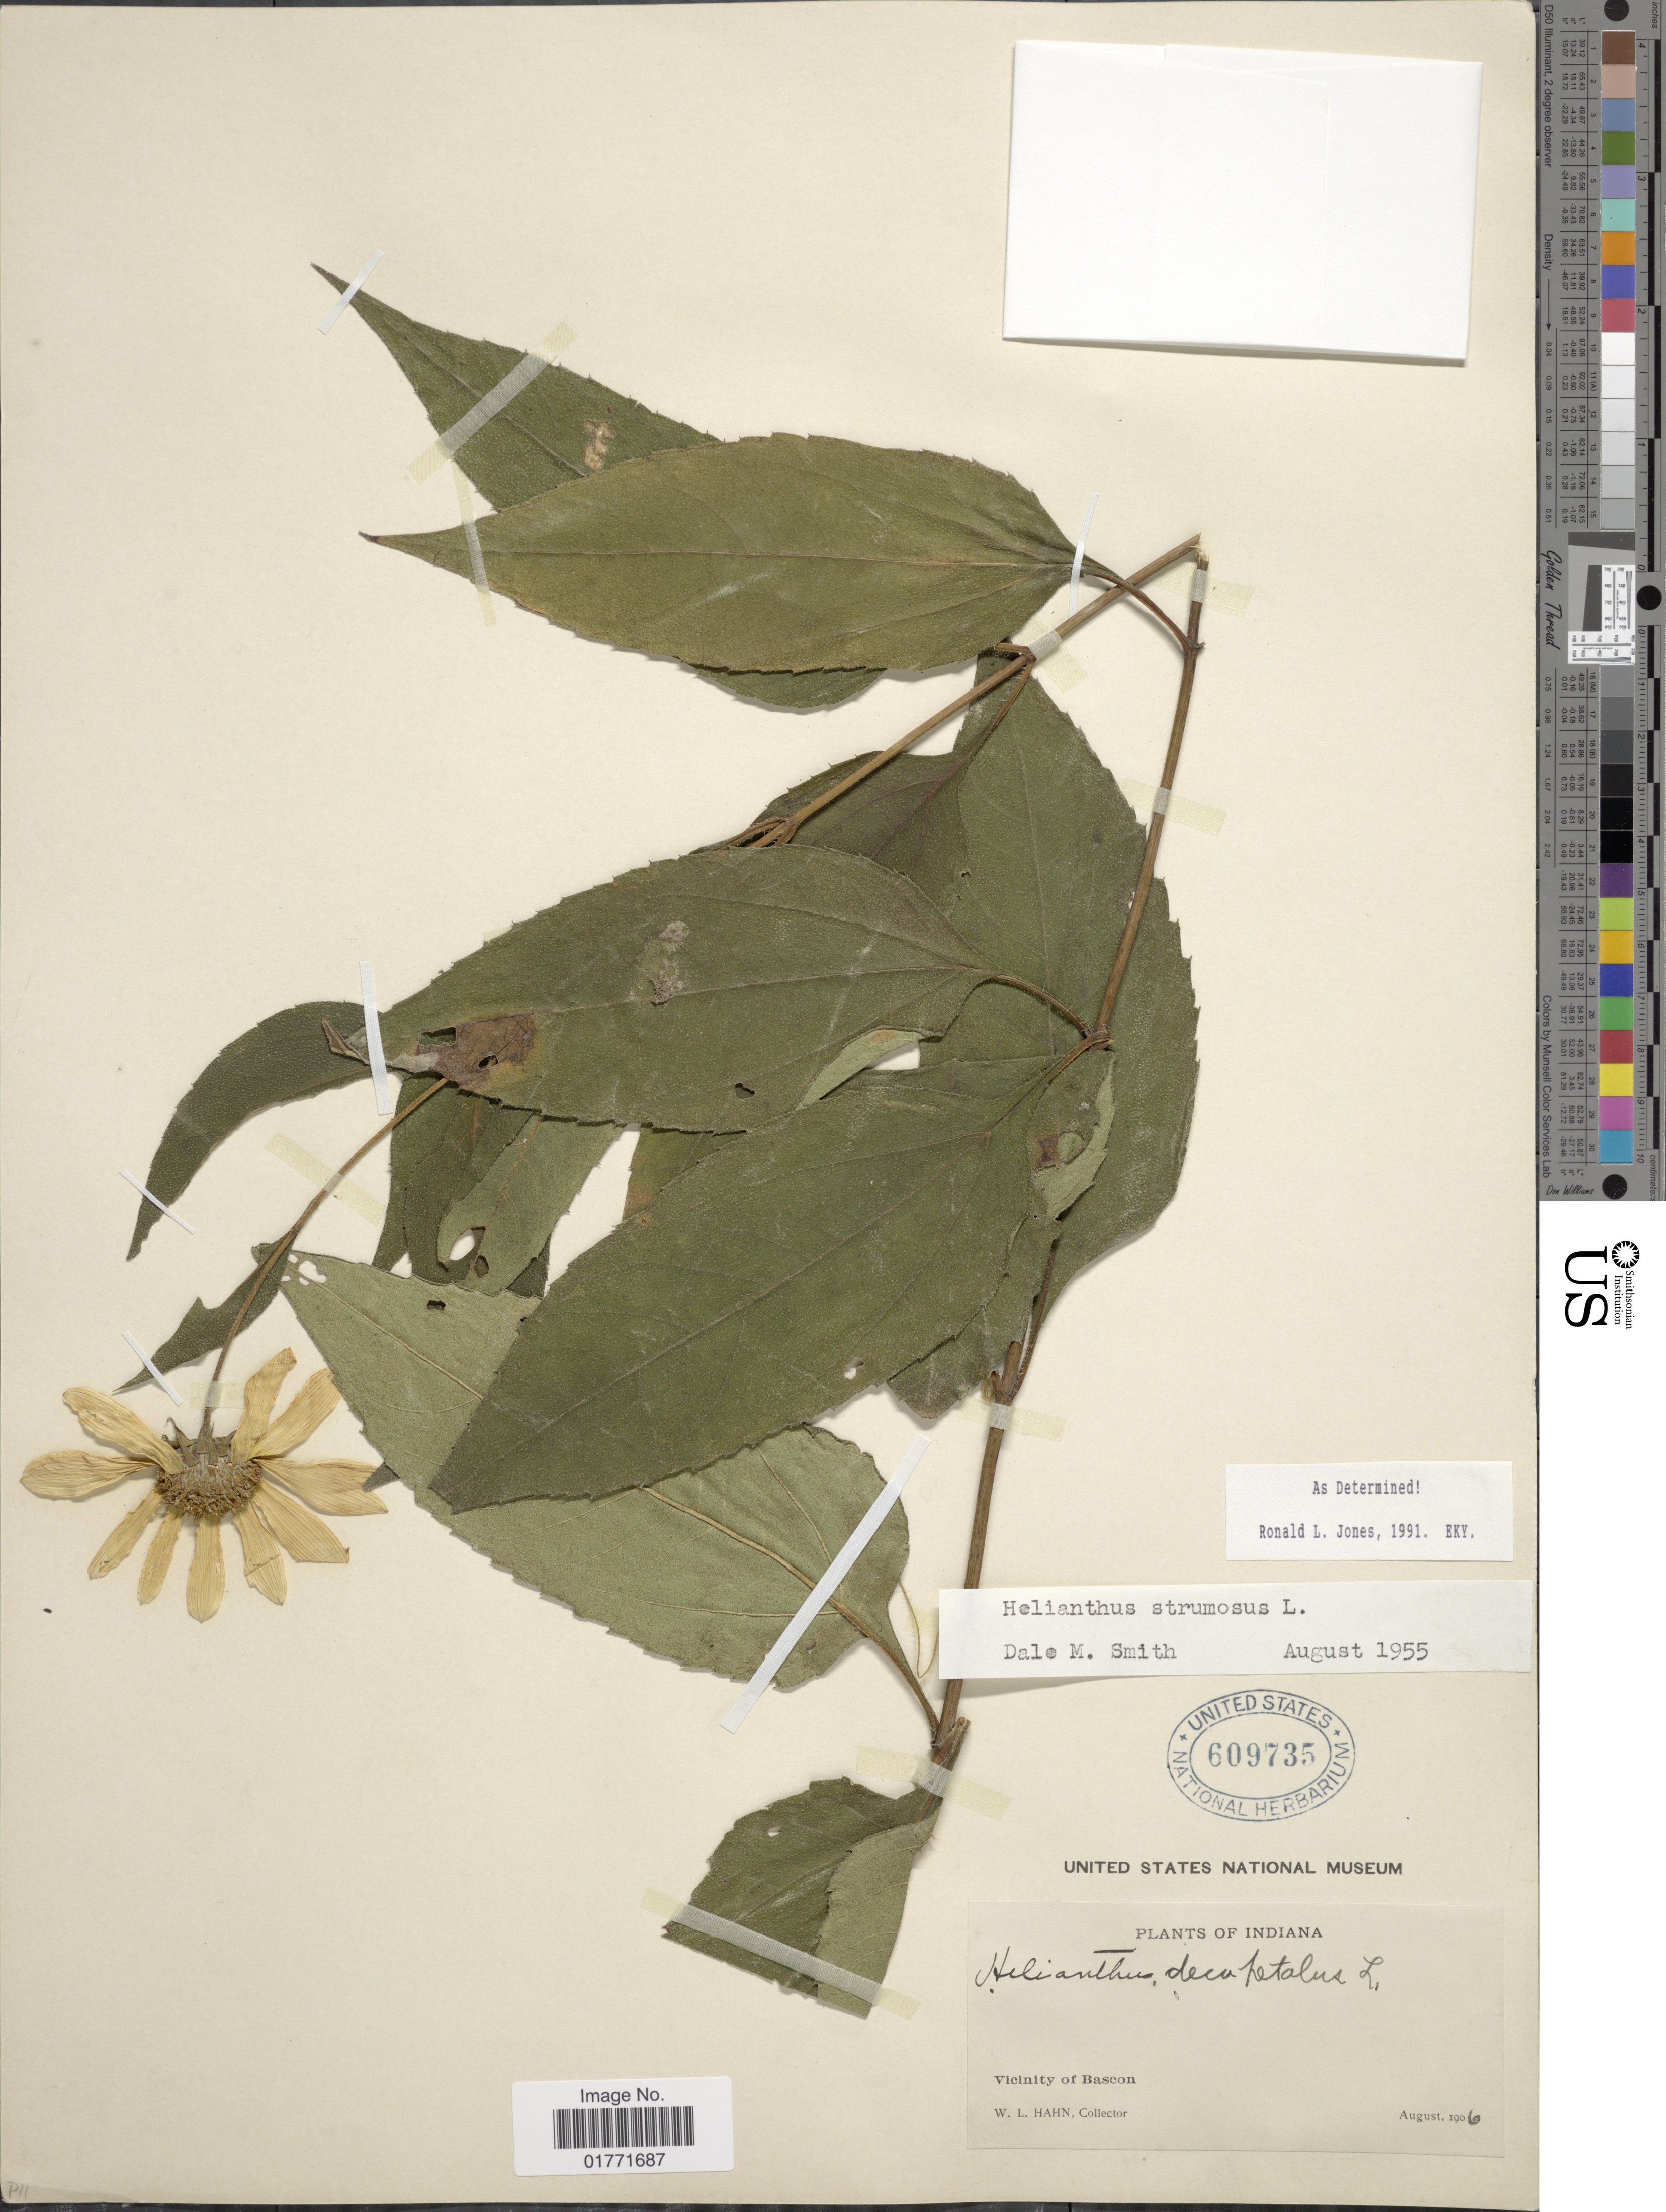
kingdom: Plantae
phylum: Tracheophyta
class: Magnoliopsida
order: Asterales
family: Asteraceae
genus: Helianthus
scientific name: Helianthus strumosus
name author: L.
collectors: W. L. Hahn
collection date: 1906-08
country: United States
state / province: Indiana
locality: Vicinity of Biscon.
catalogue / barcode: US 609735